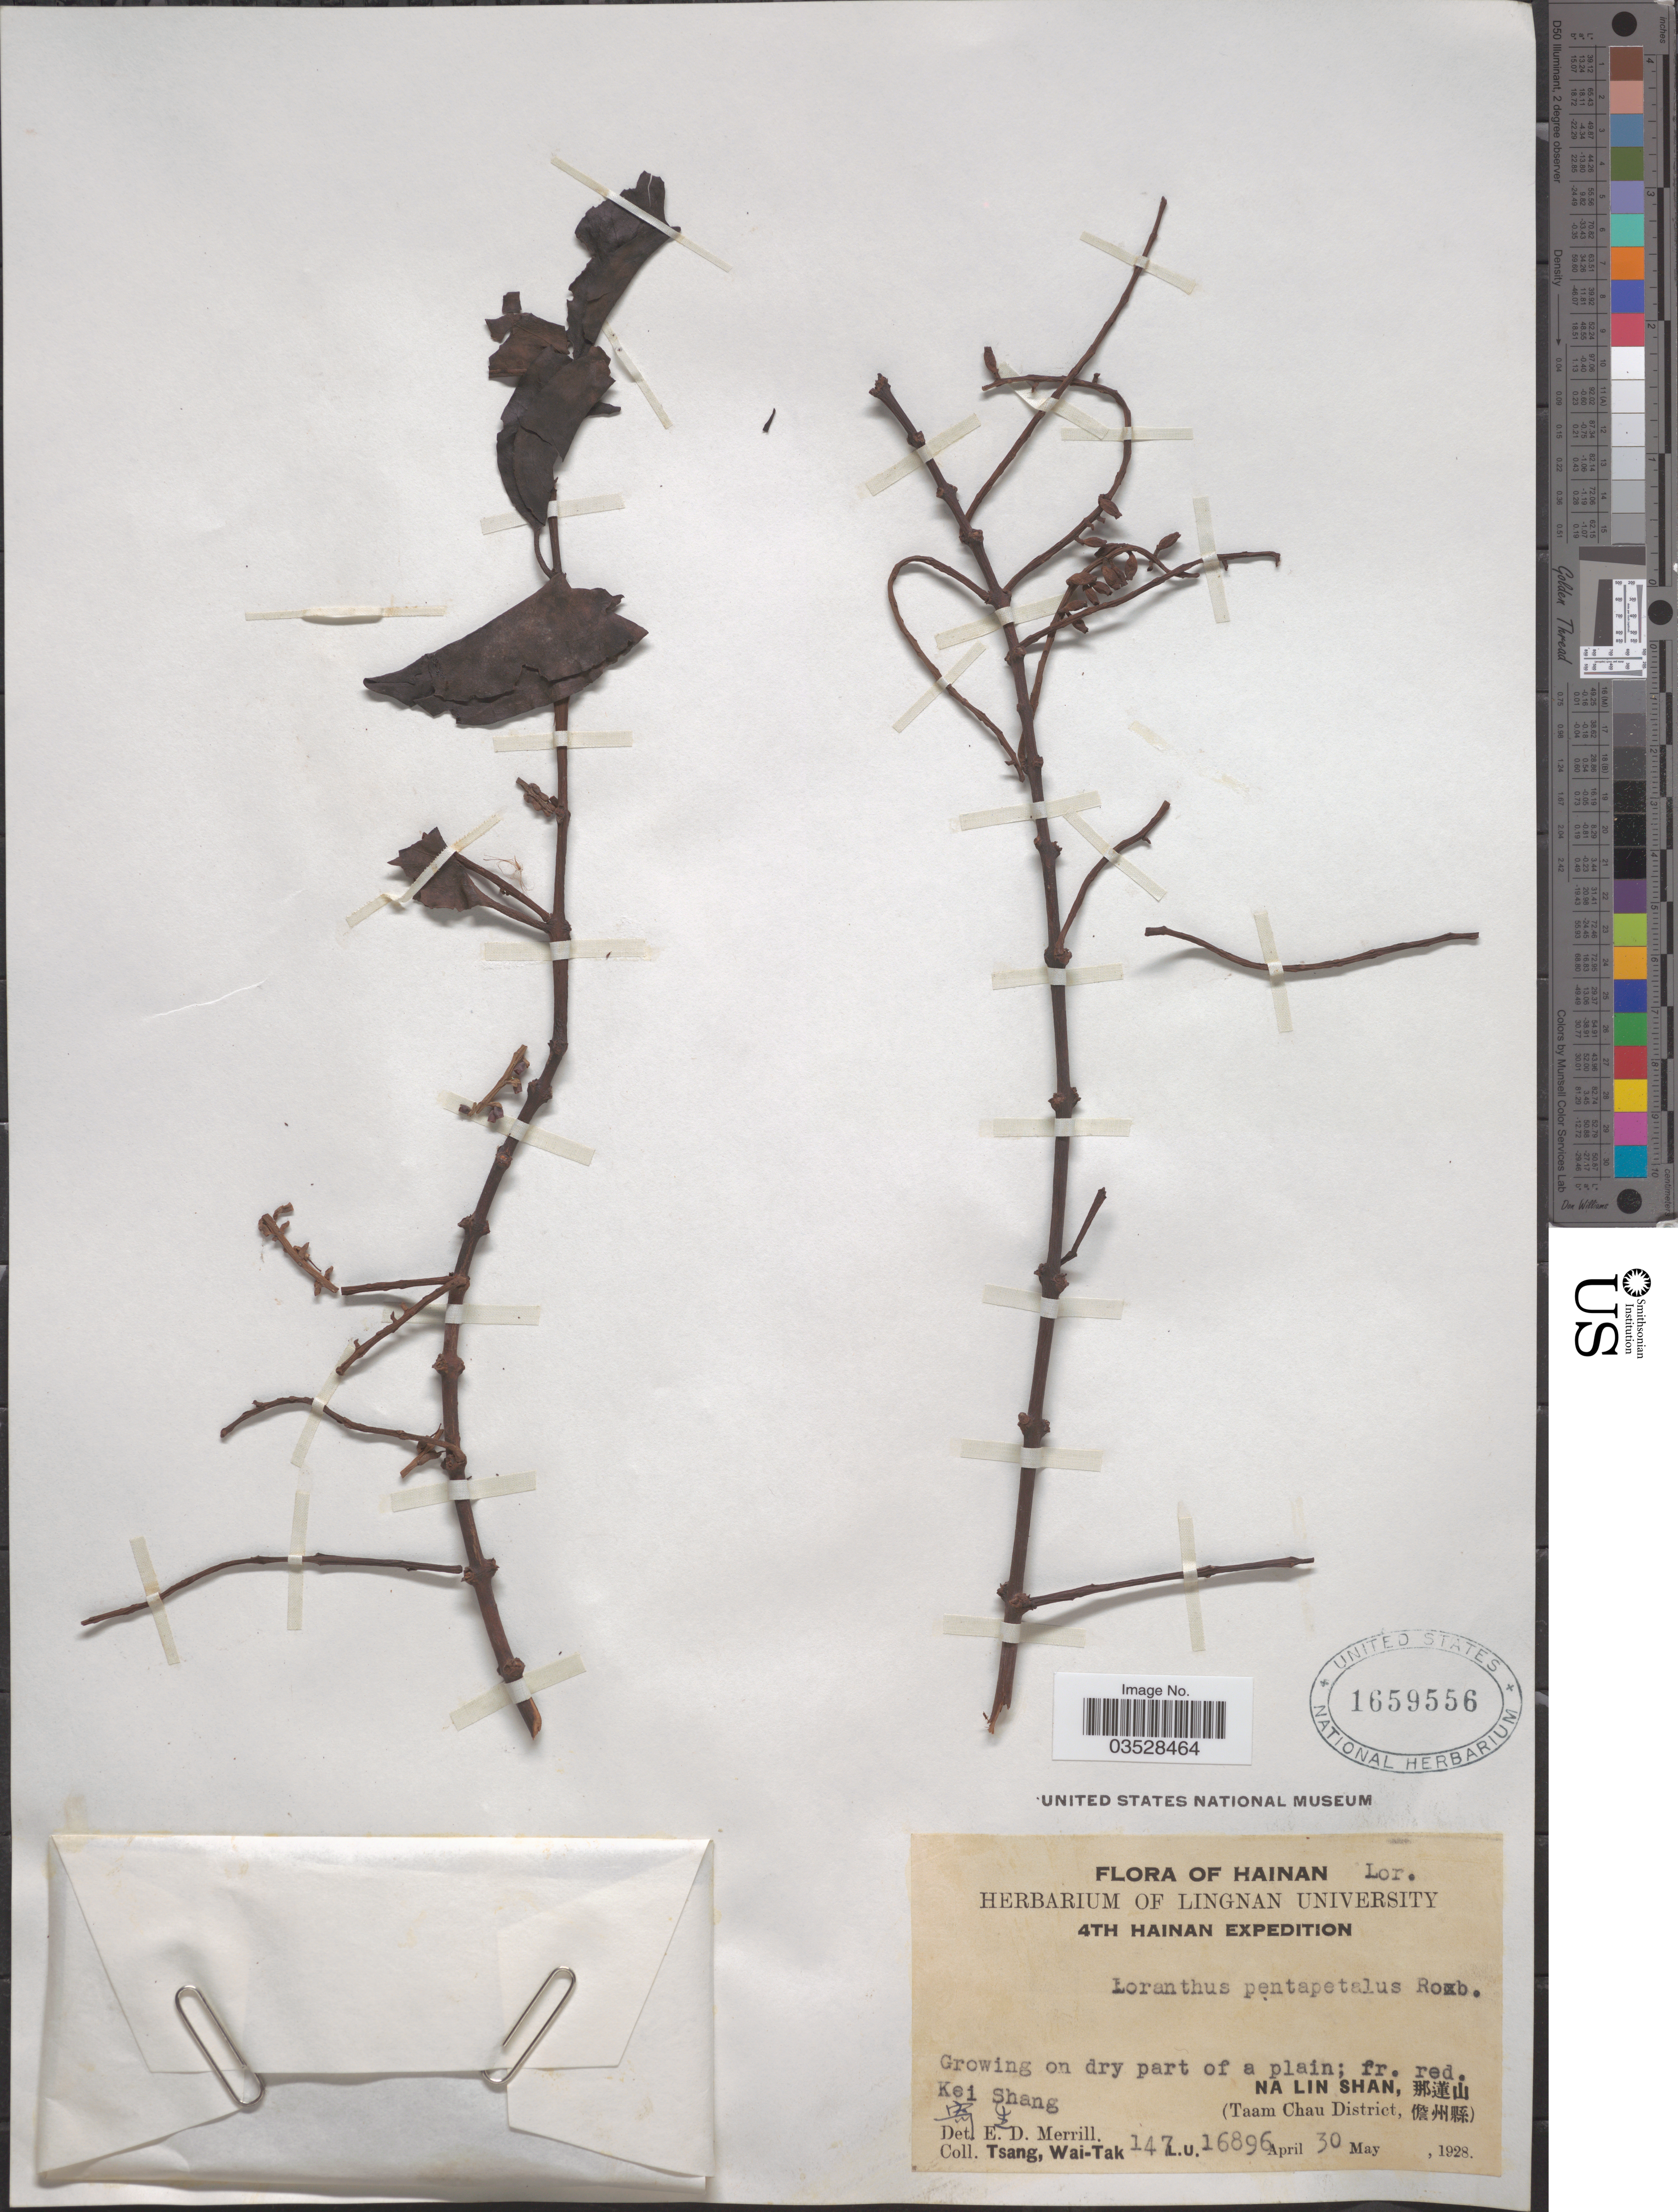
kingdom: Plantae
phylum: Tracheophyta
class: Magnoliopsida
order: Santalales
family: Loranthaceae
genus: Loranthus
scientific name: Loranthus pentapetalus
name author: Roxb.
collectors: W. T. Tsang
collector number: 147L.U.16896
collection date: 1928-04-30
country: China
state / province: Hainan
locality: Kei Shang X. Na Lin Shan, X. (Taam Chau District, X).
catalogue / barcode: US 1659556